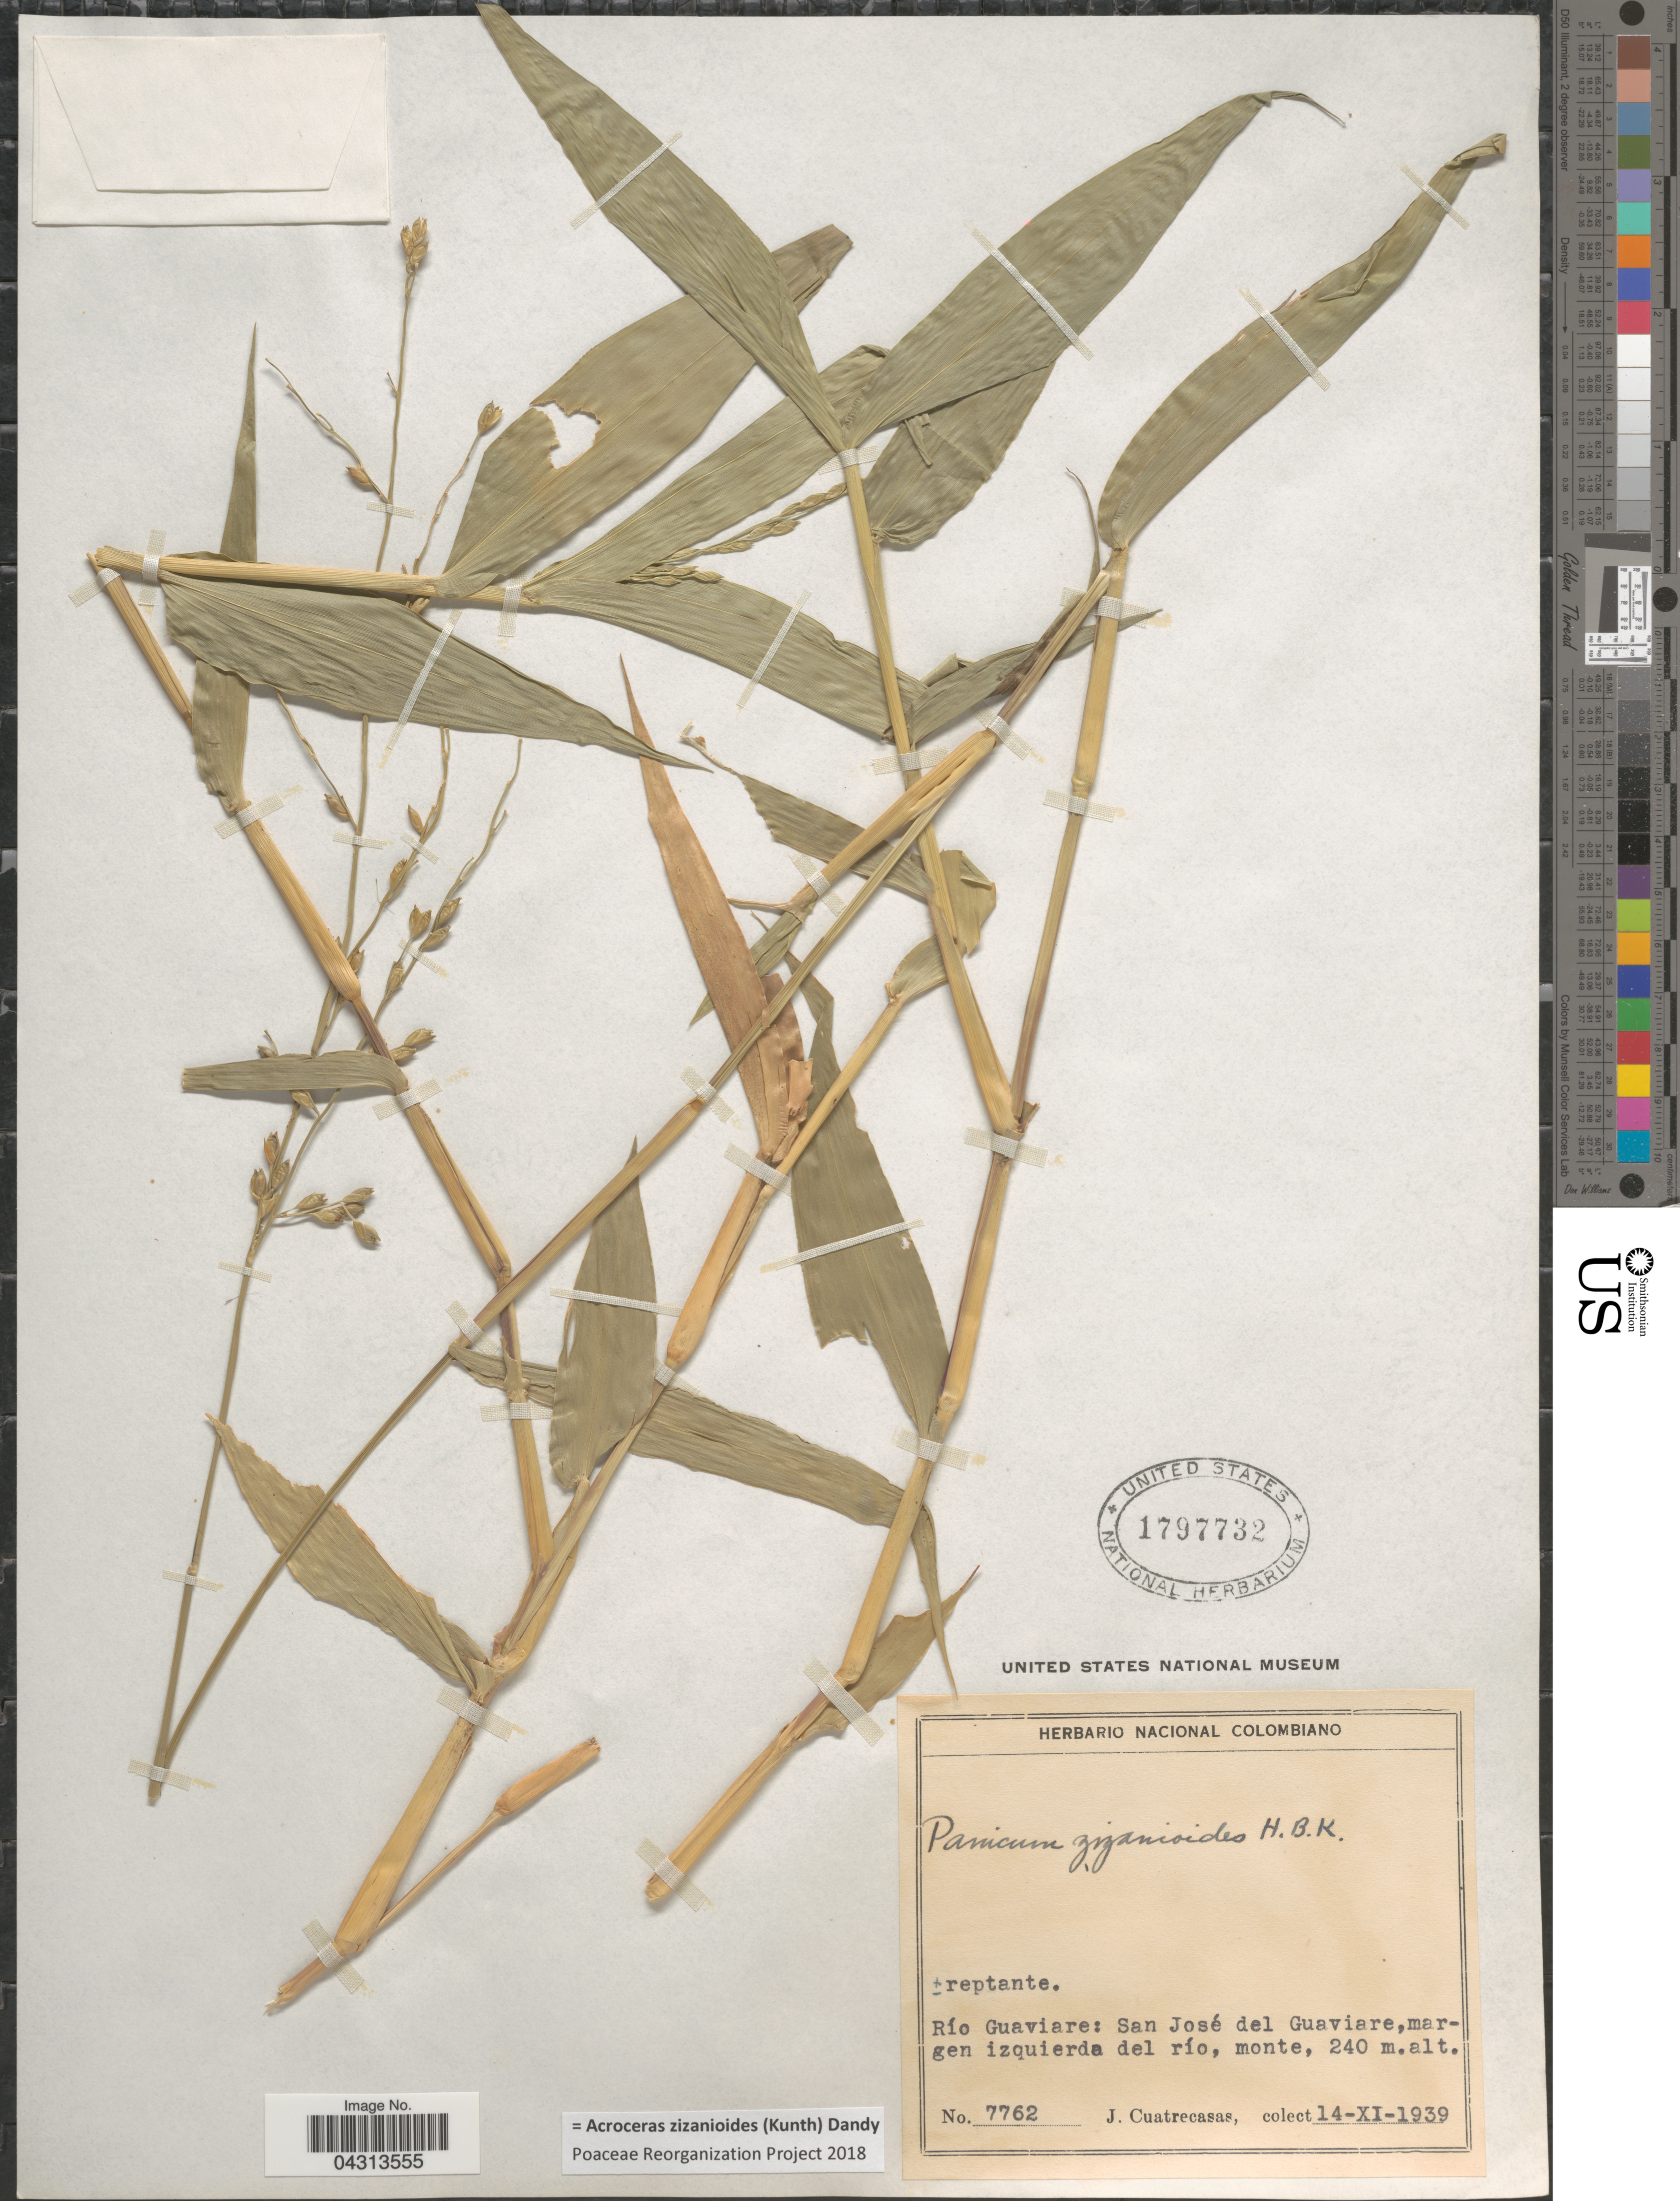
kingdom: Plantae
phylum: Tracheophyta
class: Liliopsida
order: Poales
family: Poaceae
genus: Acroceras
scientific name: Acroceras zizanioides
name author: (Kunth) Dandy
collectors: J. Cuatrecasas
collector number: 7762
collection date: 1939-11-14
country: Colombia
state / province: Guaviare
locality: Río Guaviare: San José del Guaviare, margen izquierda del río, monte.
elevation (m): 240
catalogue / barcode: US 1797732